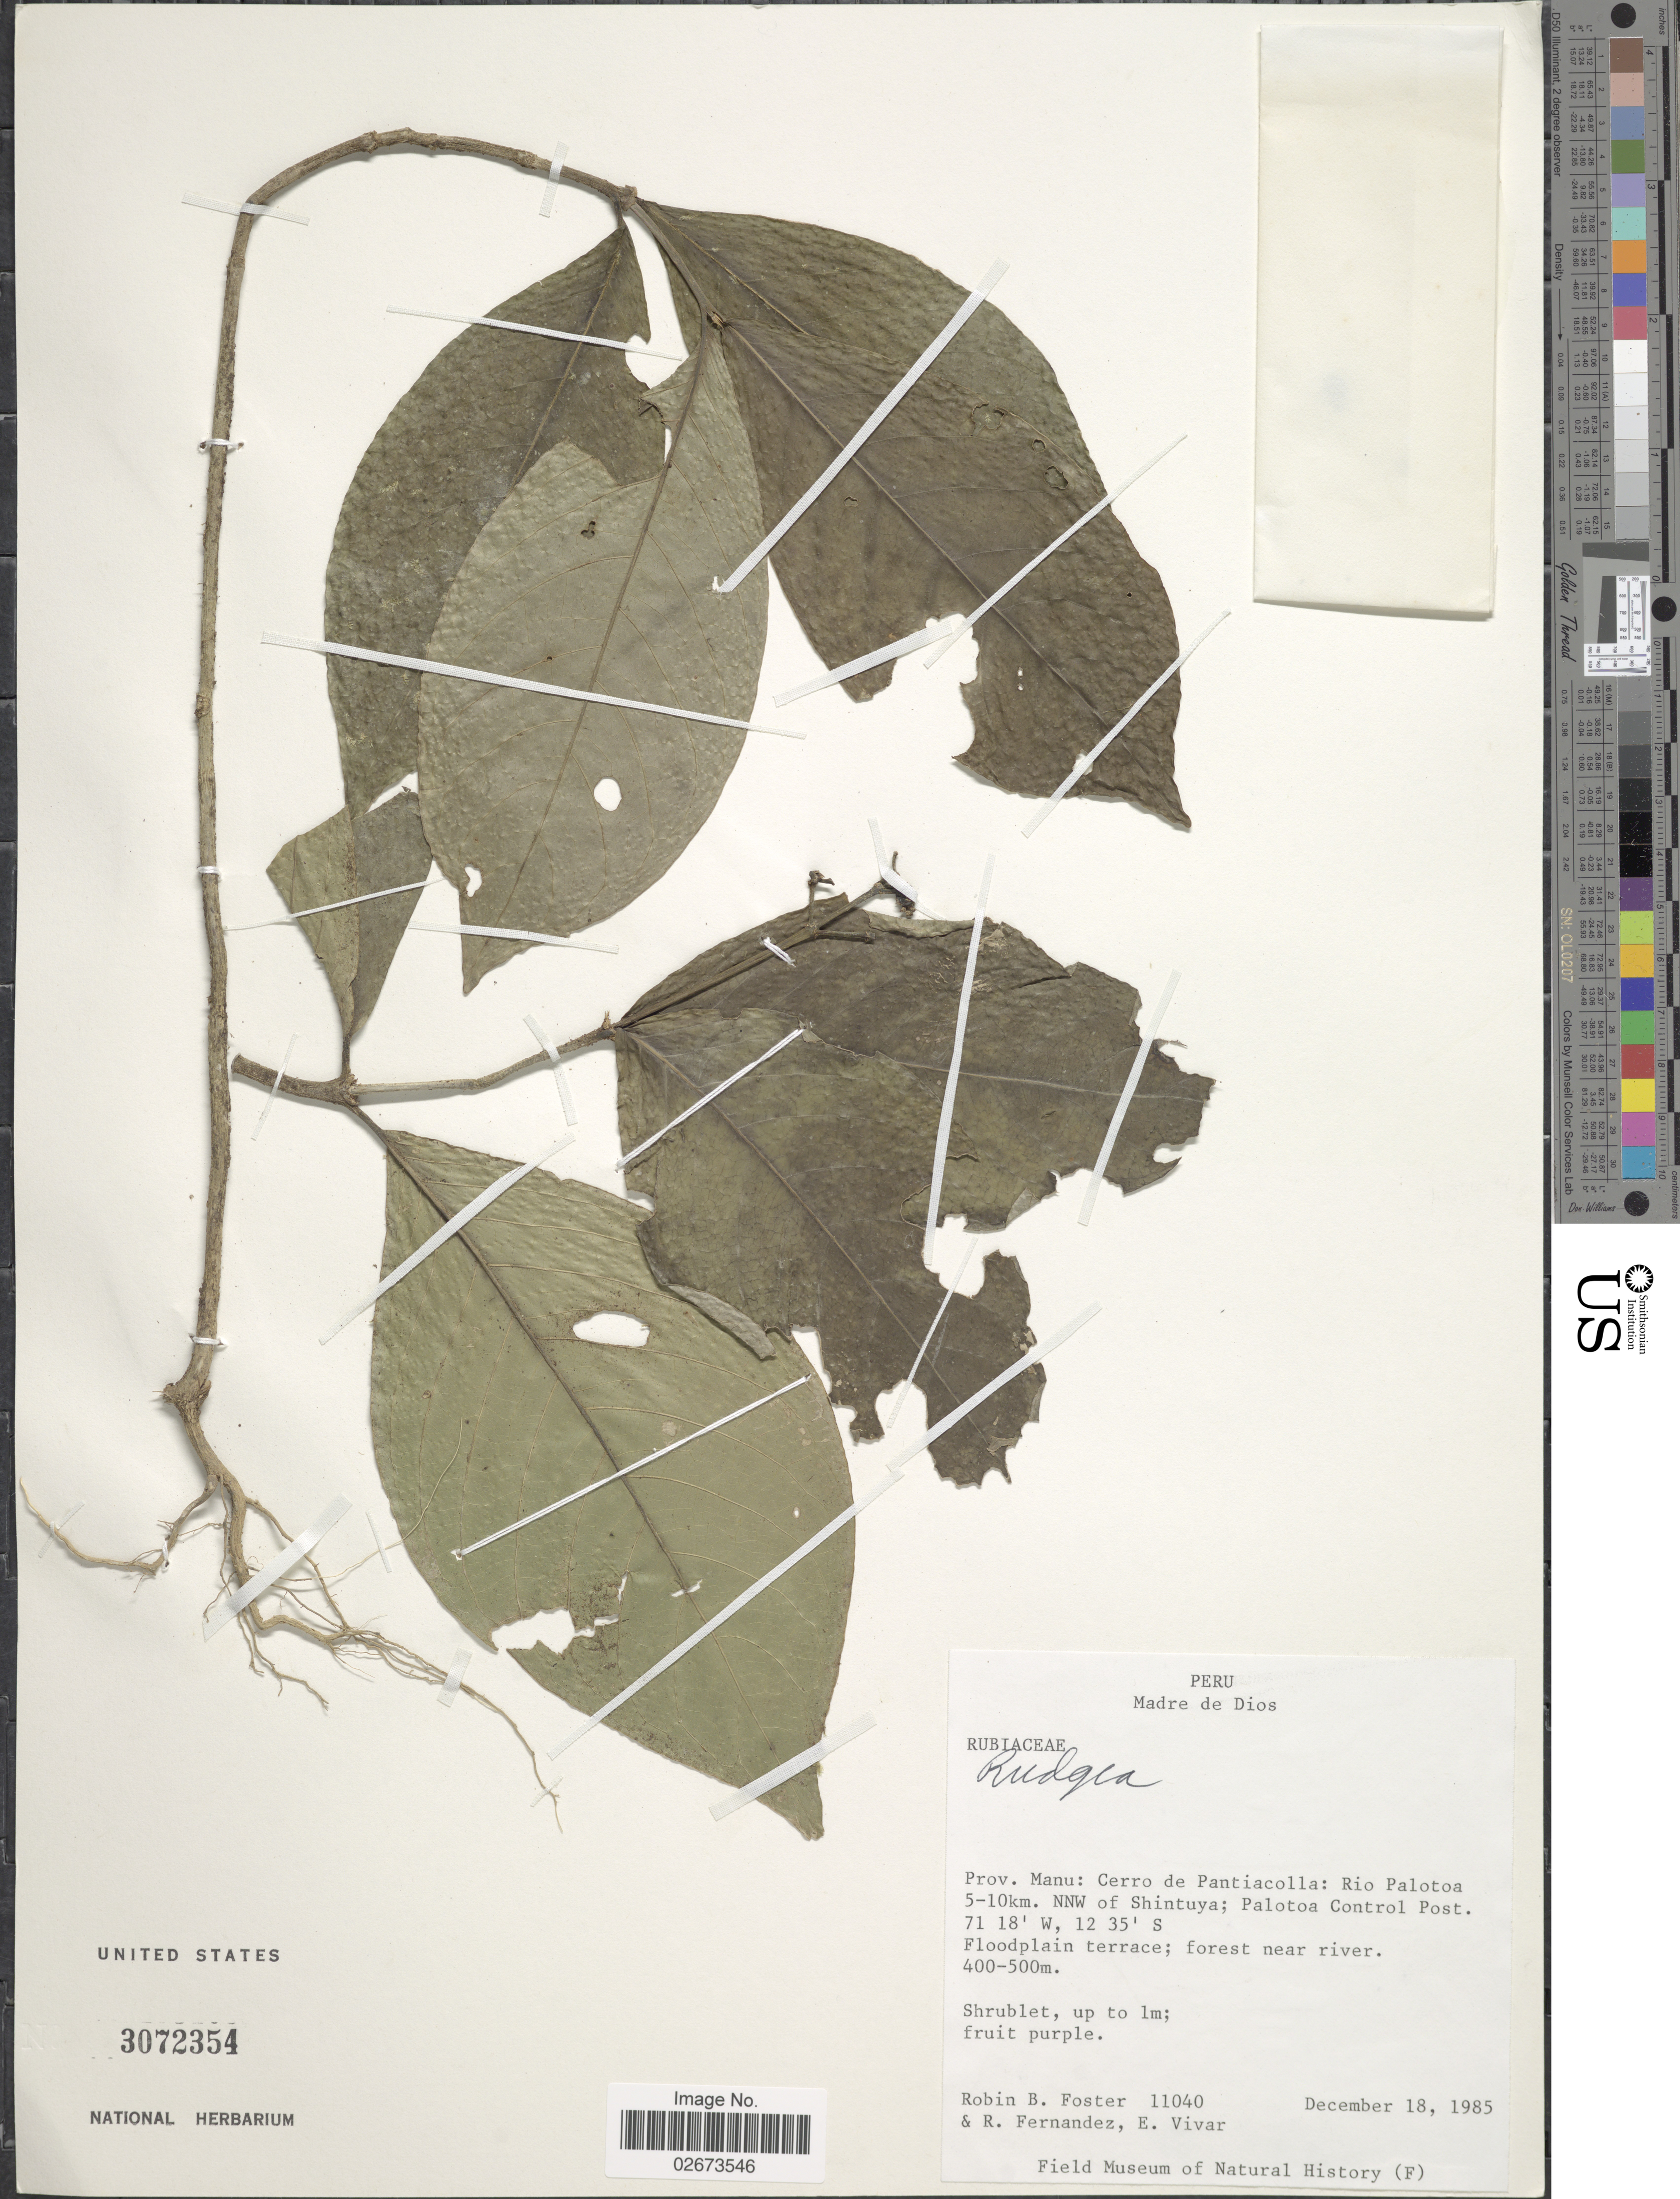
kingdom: Plantae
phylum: Tracheophyta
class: Magnoliopsida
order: Gentianales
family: Rubiaceae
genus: Rudgea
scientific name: Rudgea sp.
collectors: R. B. Foster, R. Fernandez & E. Vivar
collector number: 11040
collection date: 1985-12-18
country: Peru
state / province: Madre de Dios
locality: Madre de Dios, Prov. Manu: Cerro de Pantiacolla: Rio Palotoa 5-10 km. NNW of Shintuya, Palotoa Control Post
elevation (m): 400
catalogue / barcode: US 3072354